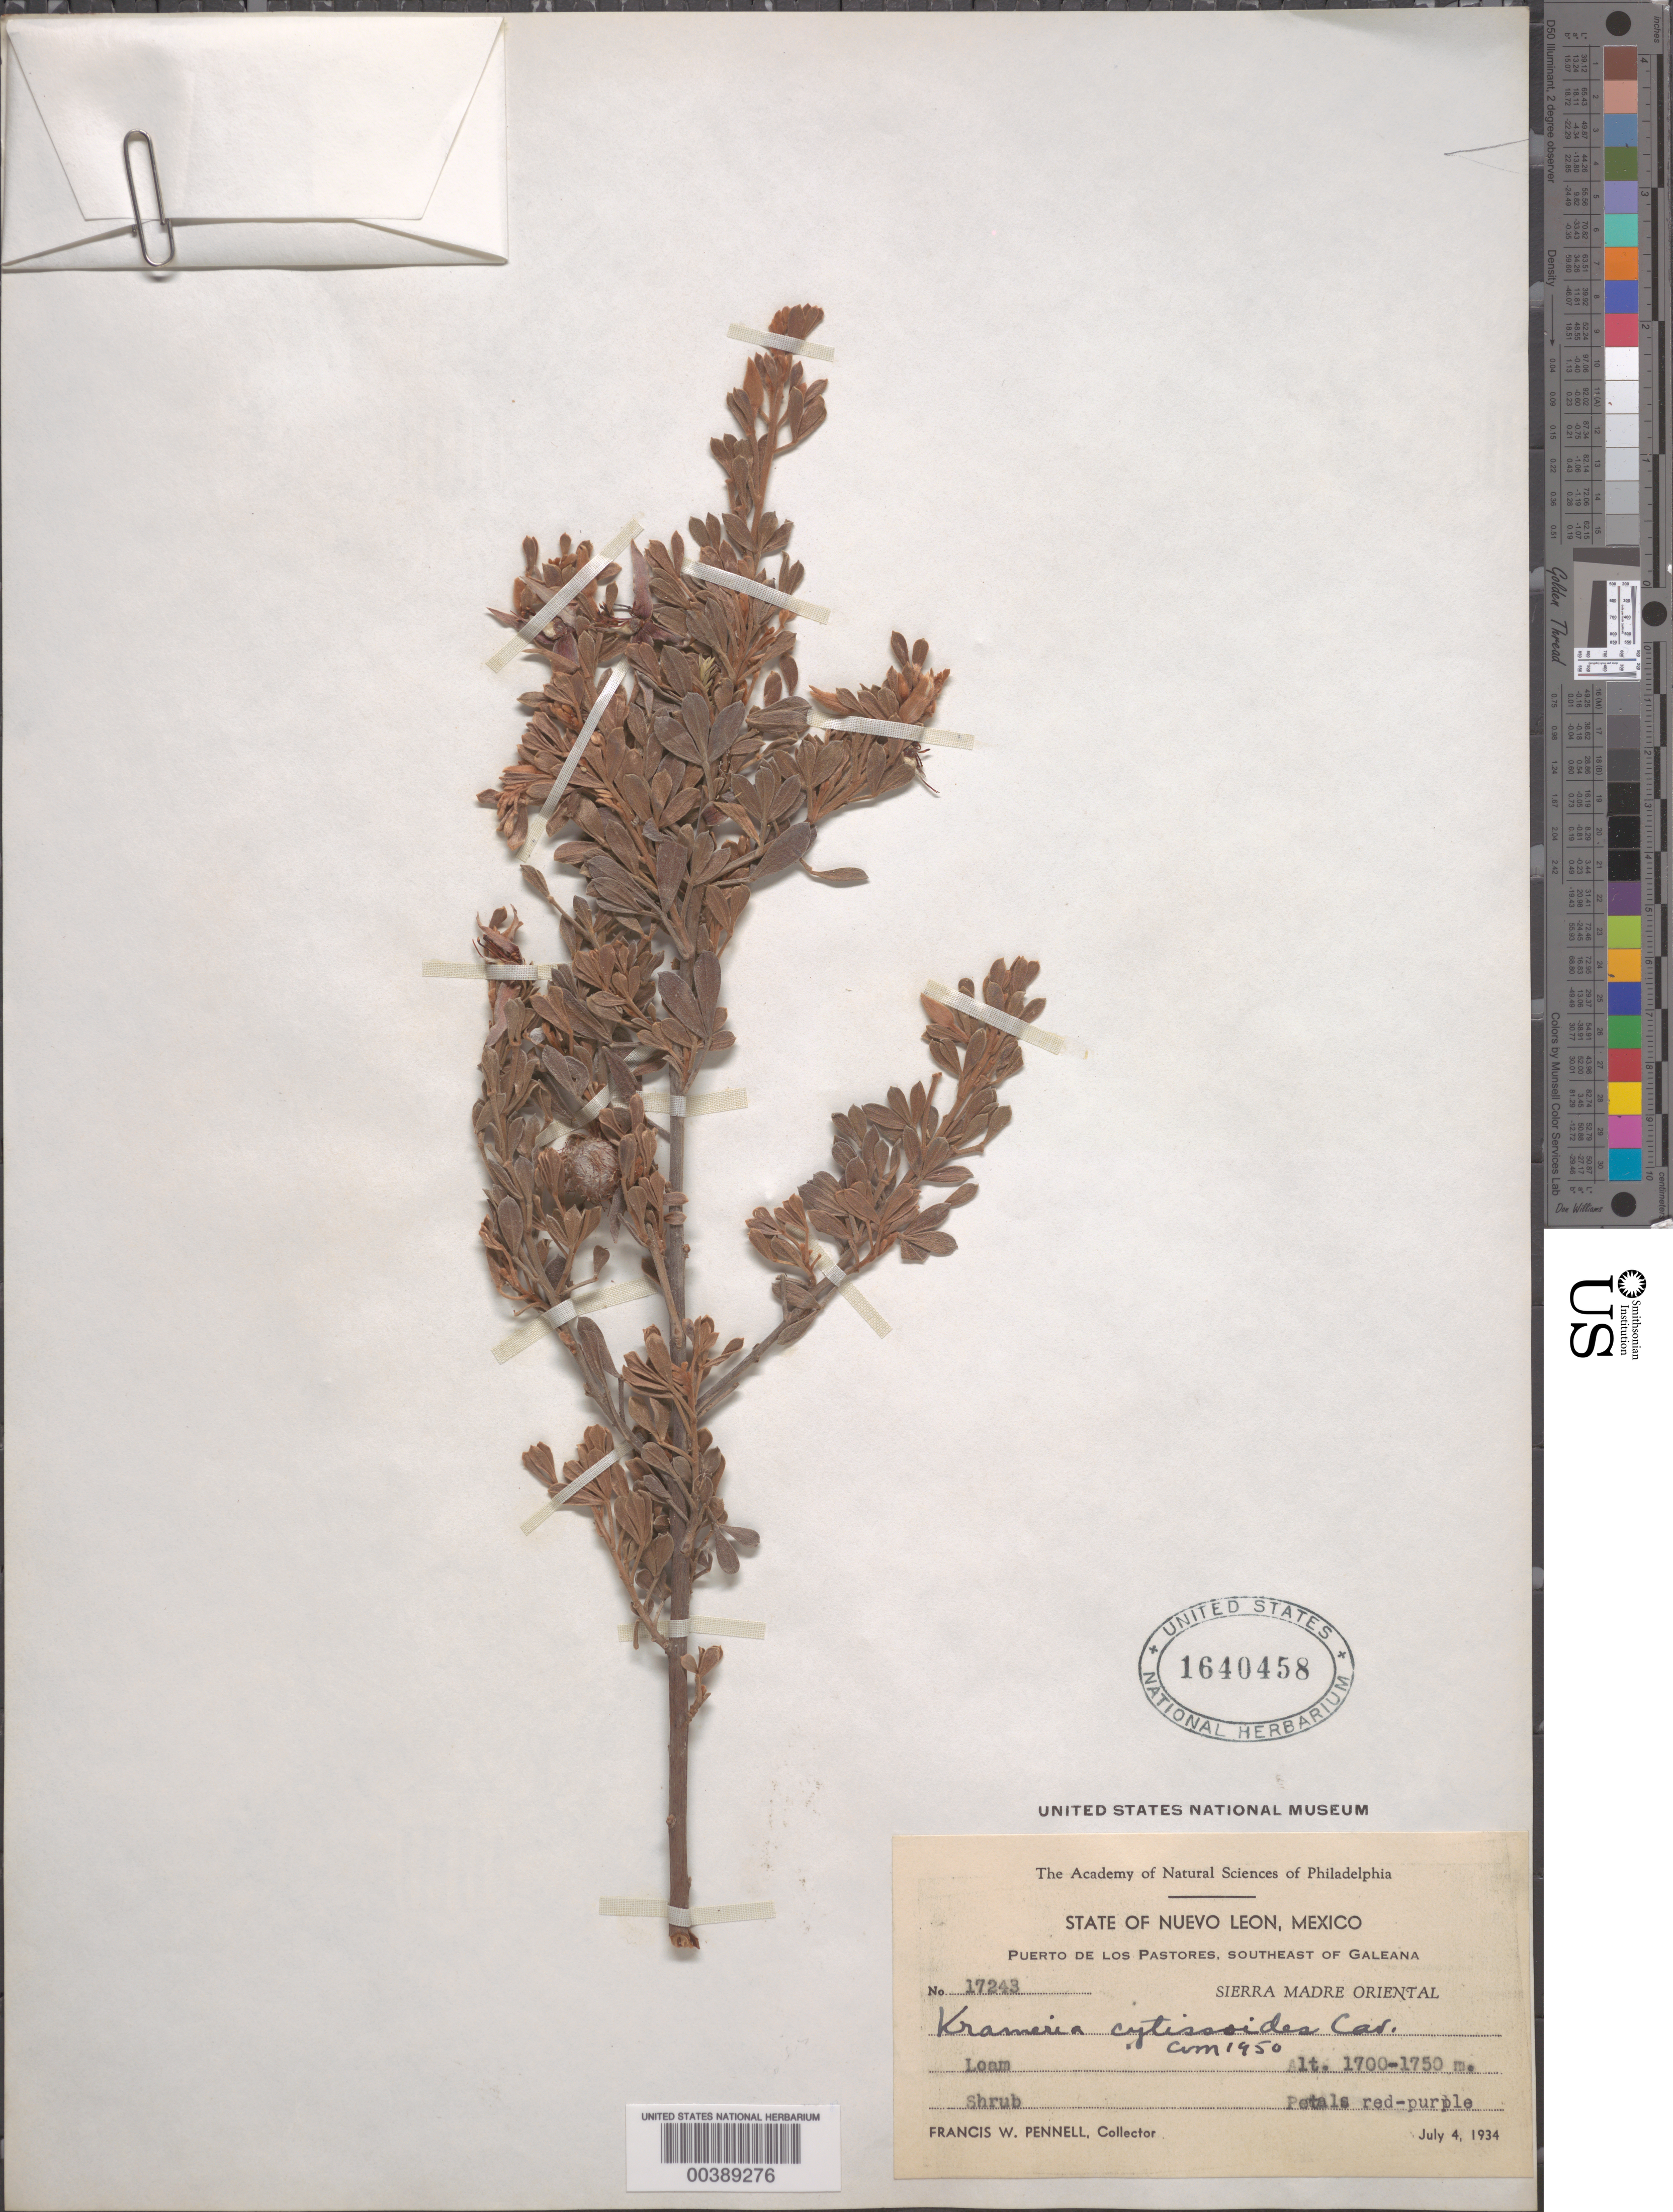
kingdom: Plantae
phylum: Tracheophyta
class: Magnoliopsida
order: Zygophyllales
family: Krameriaceae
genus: Krameria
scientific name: Krameria cytisoides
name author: Cav.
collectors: F. W. Pennell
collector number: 17243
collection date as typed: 04 Jul 1934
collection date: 1934-07-04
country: Mexico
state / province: Nuevo León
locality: Puerto de los pastores, SE of Galeana; Sierra Madre oriental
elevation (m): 1700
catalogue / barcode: US 1640458